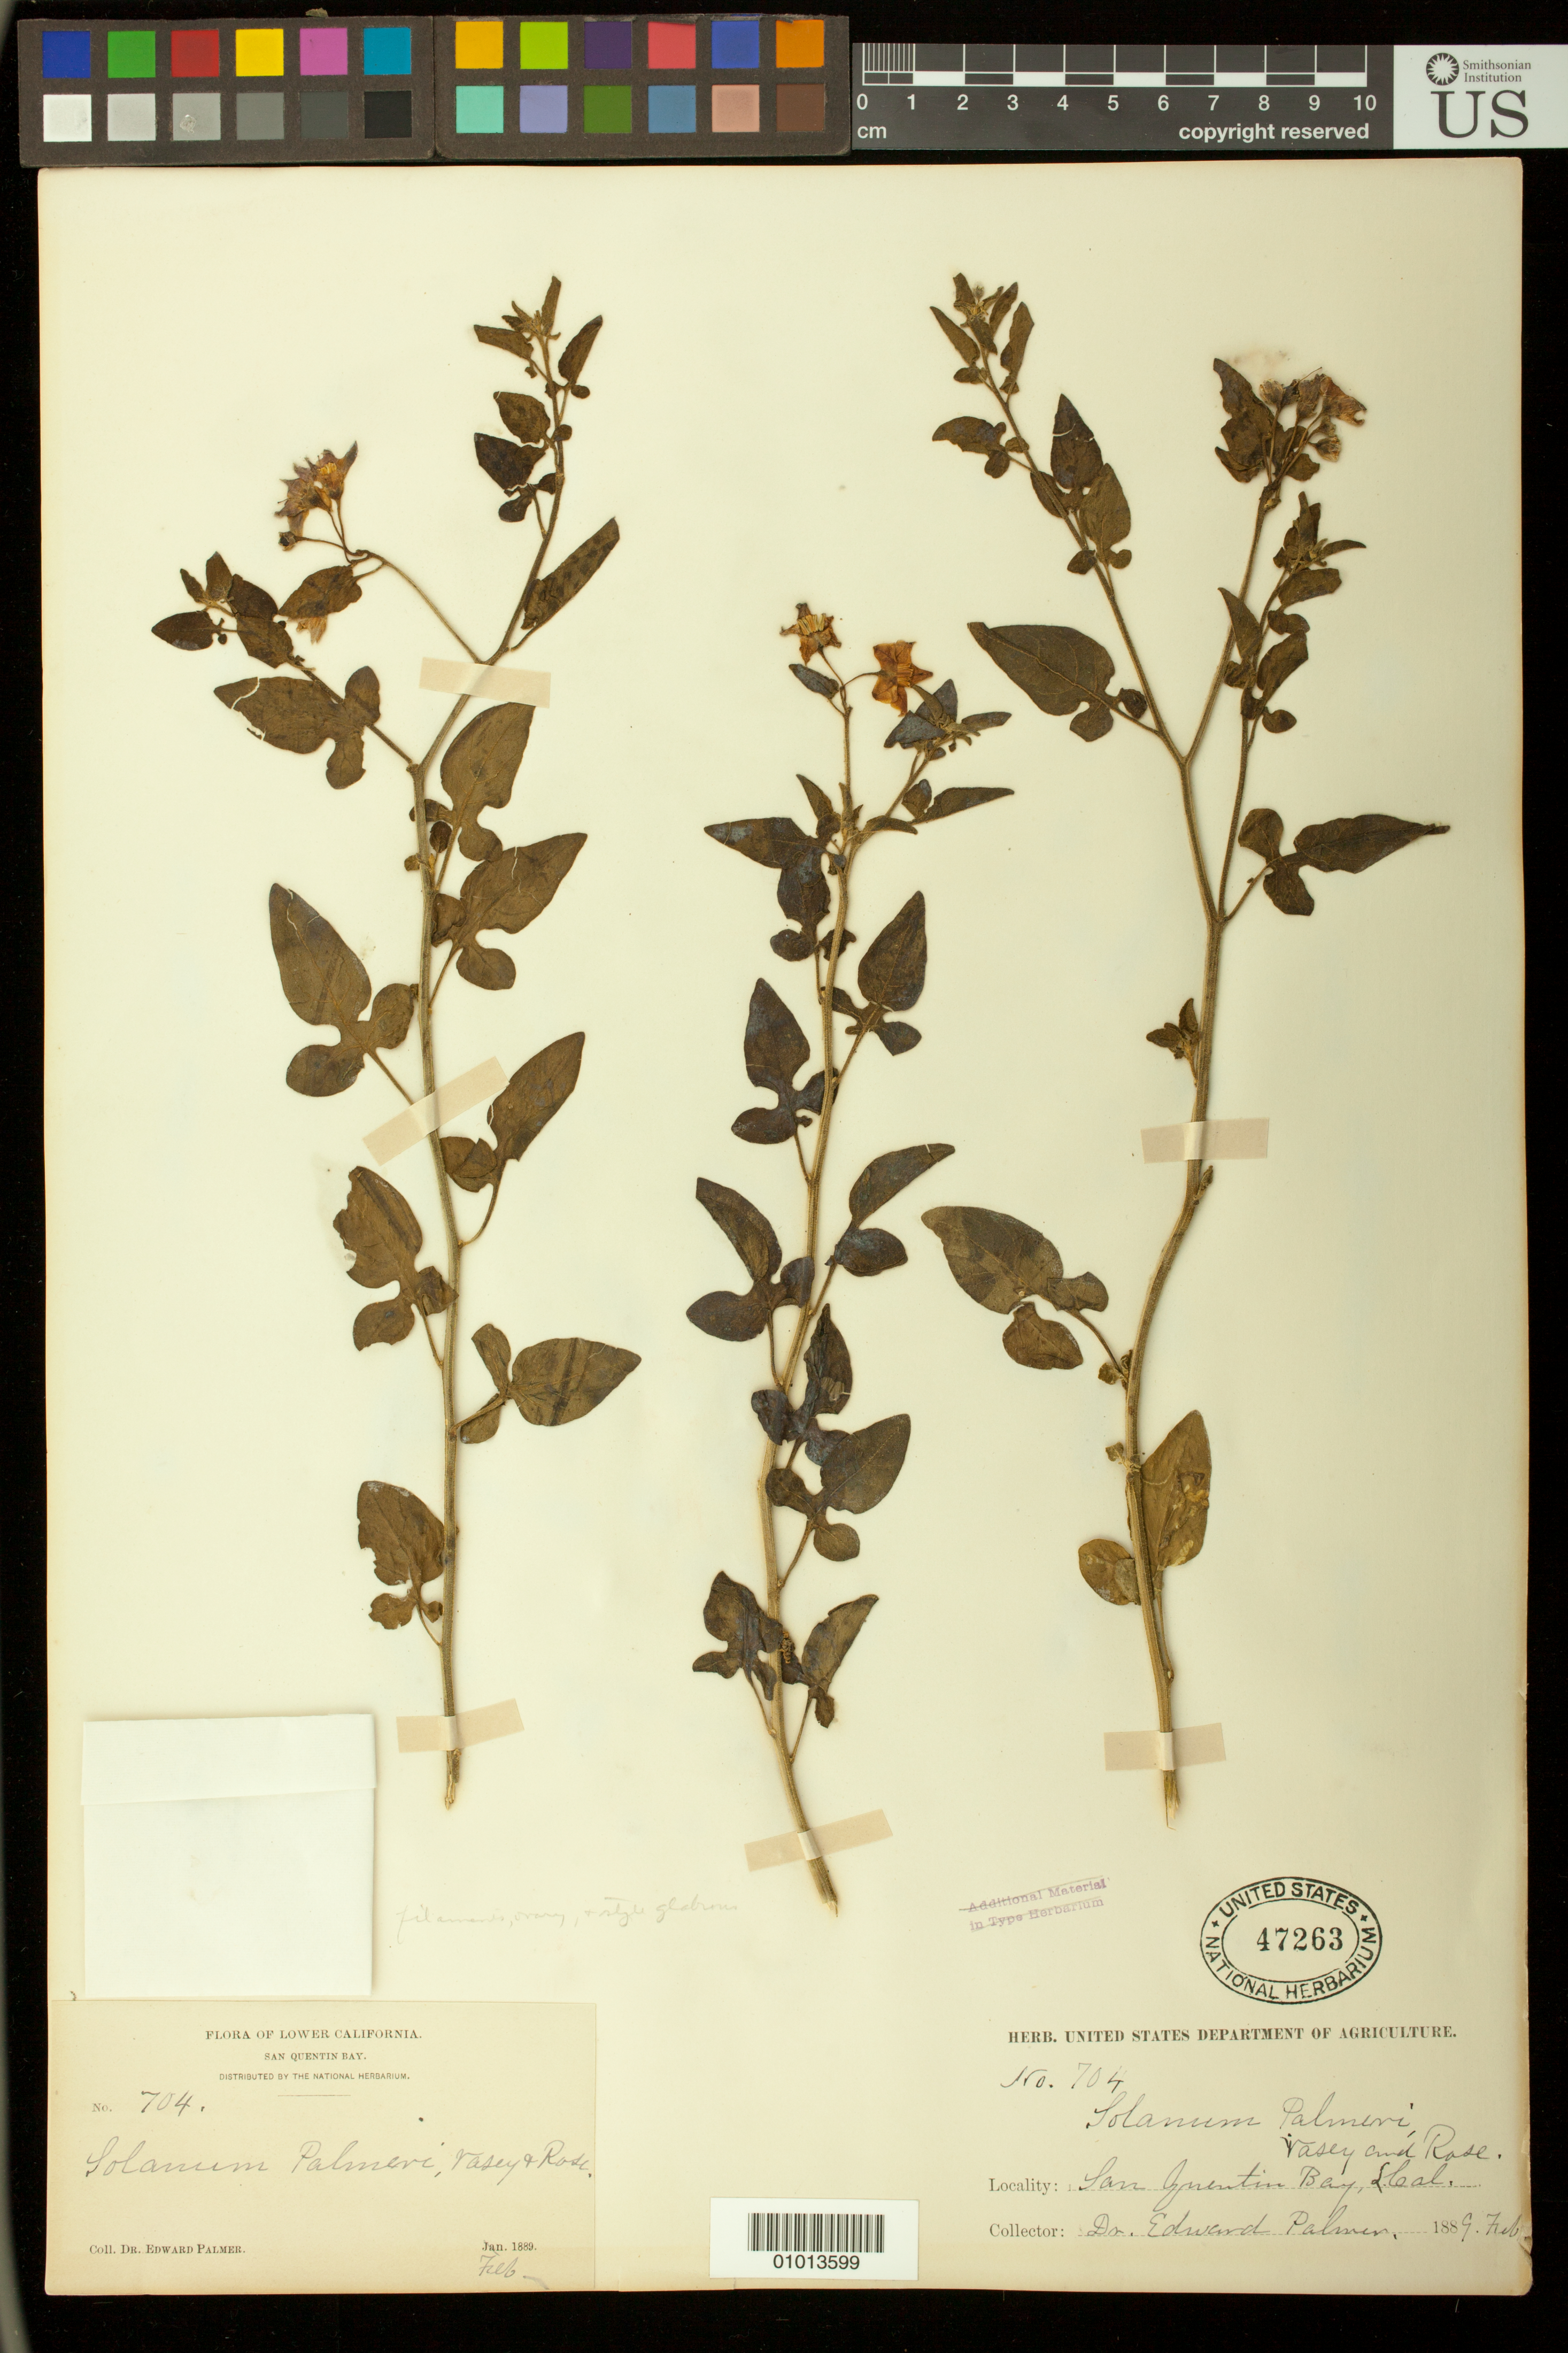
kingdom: Plantae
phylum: Tracheophyta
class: Magnoliopsida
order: Solanales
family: Solanaceae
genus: Solanum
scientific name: Solanum palmeri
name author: Vasey & Rose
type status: Type Collection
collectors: E. Palmer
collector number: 704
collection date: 1889-02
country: Mexico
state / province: Baja California Norte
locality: Lower California, San Quentin Bay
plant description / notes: One of two original sheets (USNH 00047262, 00047263) from USDA herbarium; neither is identifiable as "holotype"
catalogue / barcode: US 47263